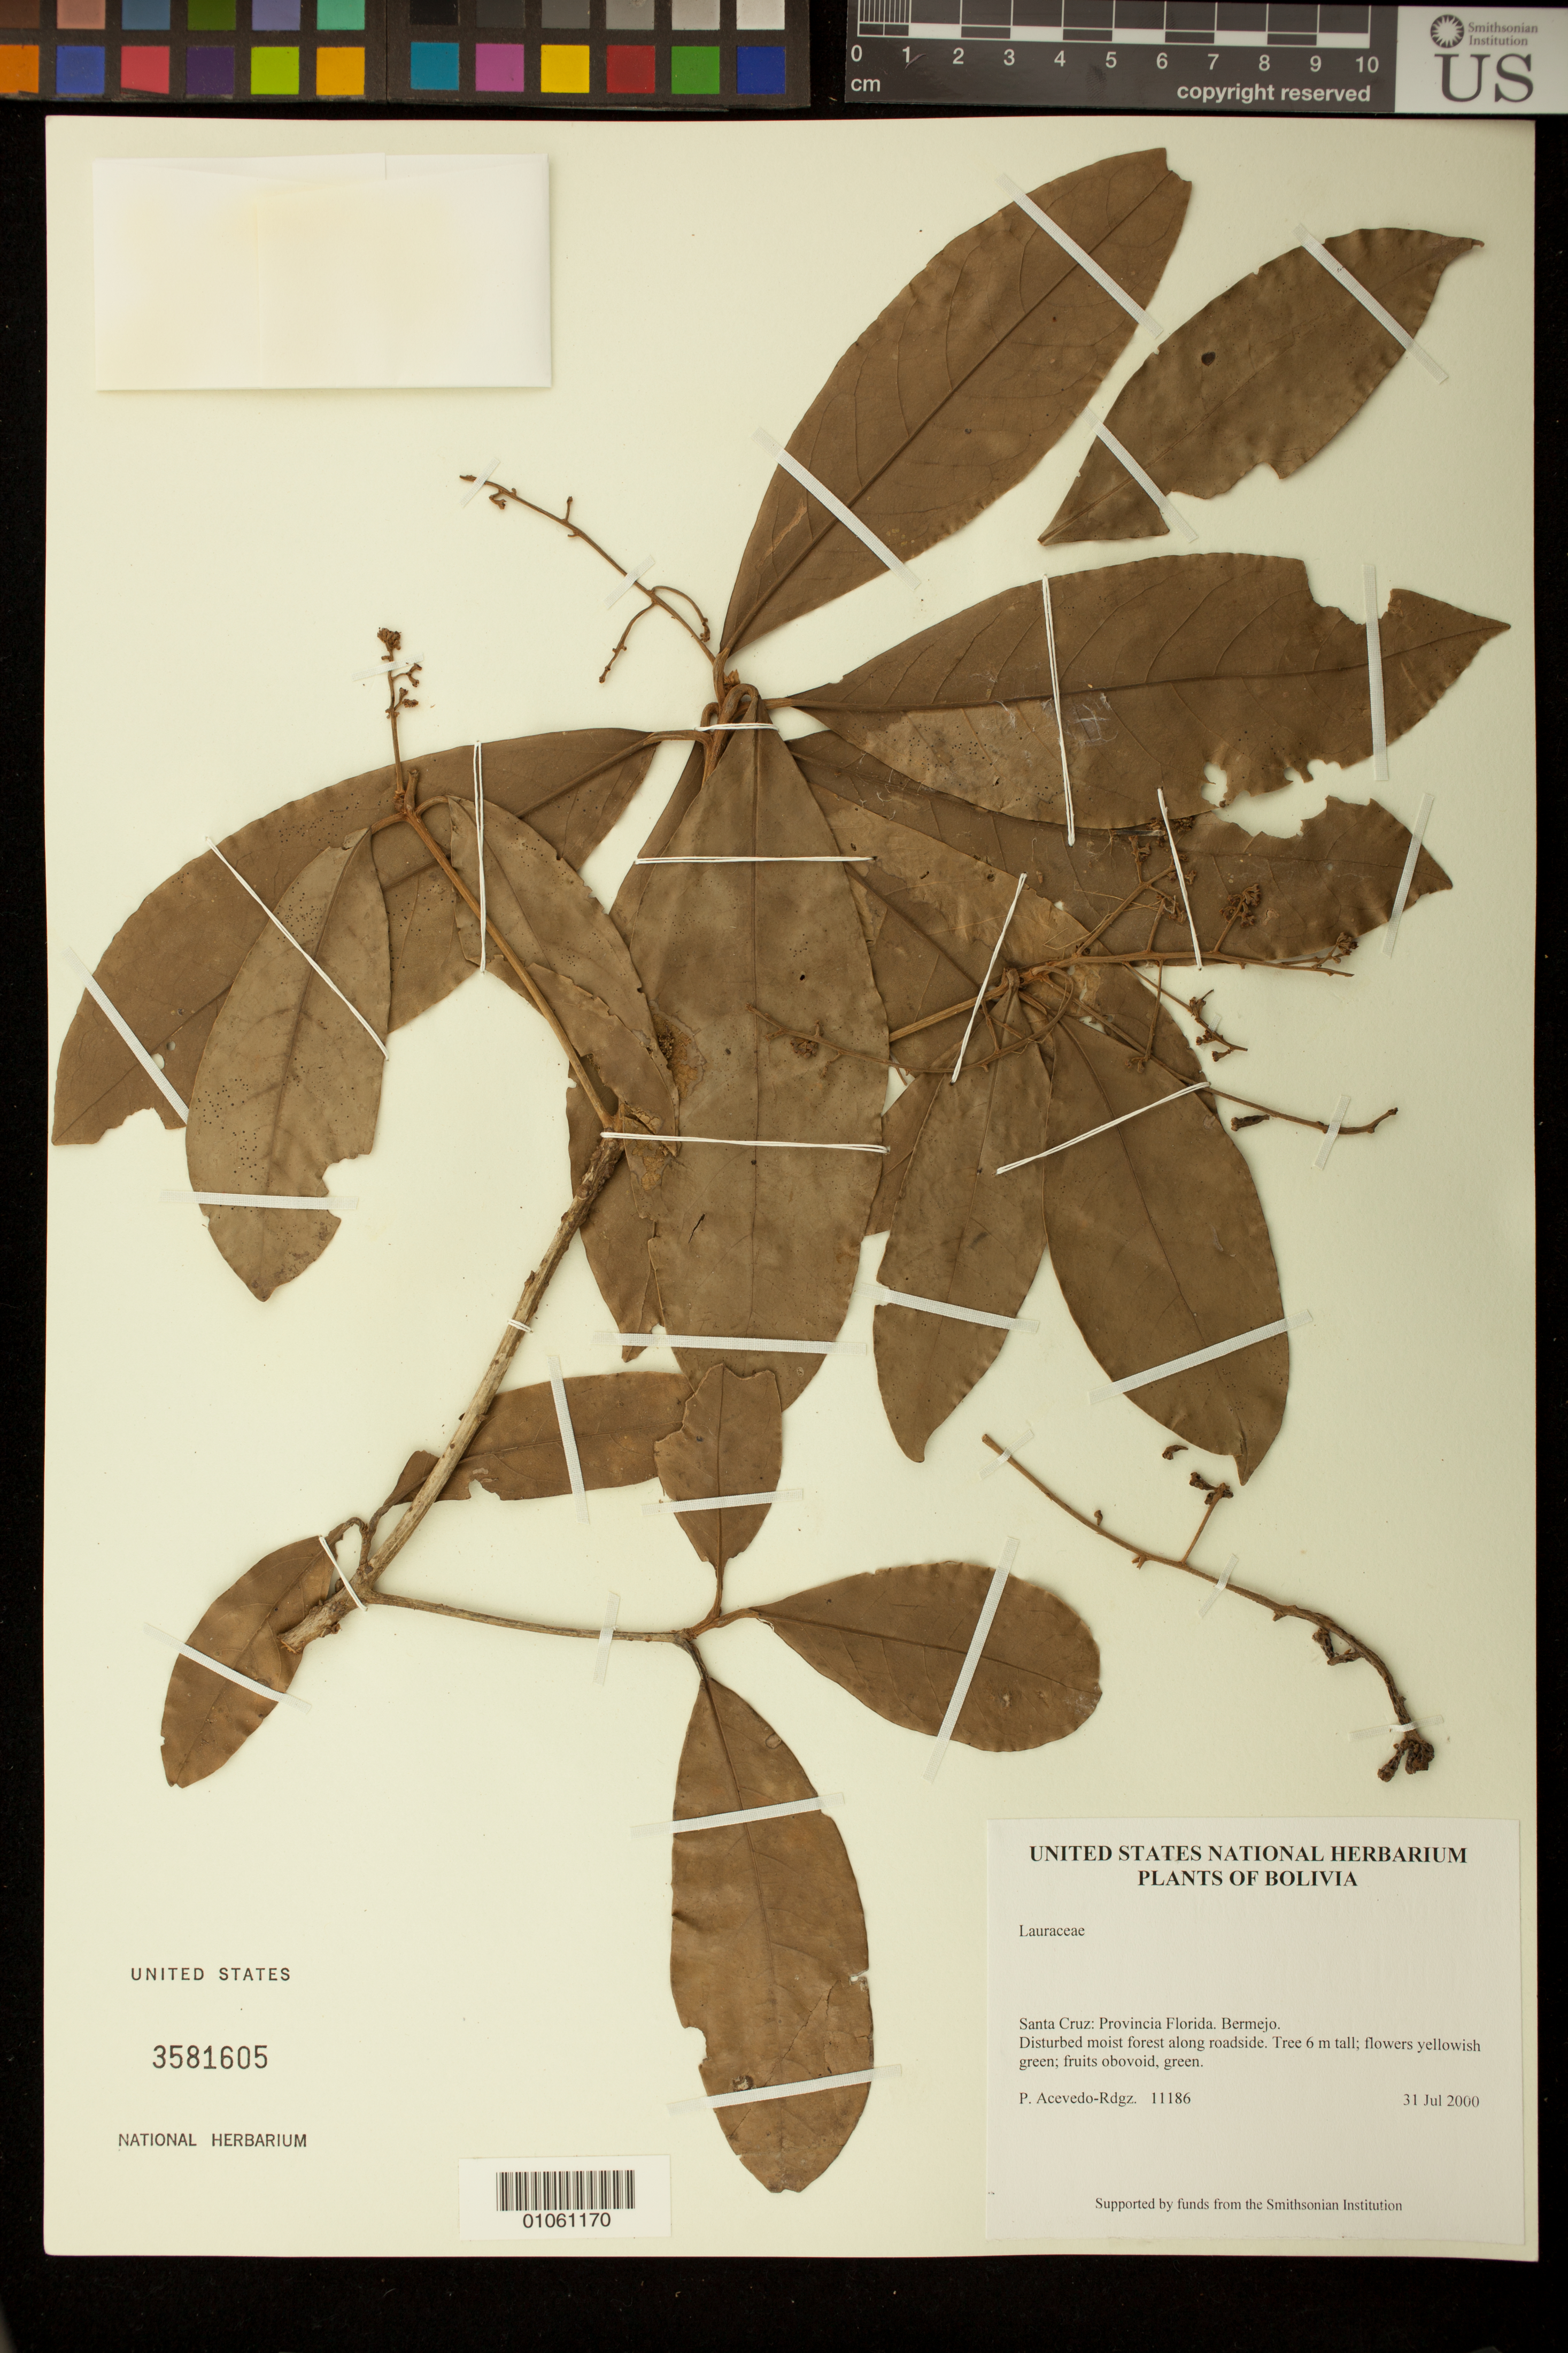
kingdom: Plantae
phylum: Tracheophyta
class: Magnoliopsida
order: Laurales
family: Lauraceae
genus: Aniba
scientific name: Aniba sp.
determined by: van der Werff, H., (MO), Missouri Botanical Garden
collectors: P. Acevedo-Rodr.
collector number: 11186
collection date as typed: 31 Jul 2000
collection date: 2000-07-31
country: Bolivia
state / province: Santa Cruz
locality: Santa Cruz: Provincia Florida. Bermejo.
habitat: Disturbed moist forest along roadside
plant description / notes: US. MO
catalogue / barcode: US 3581605